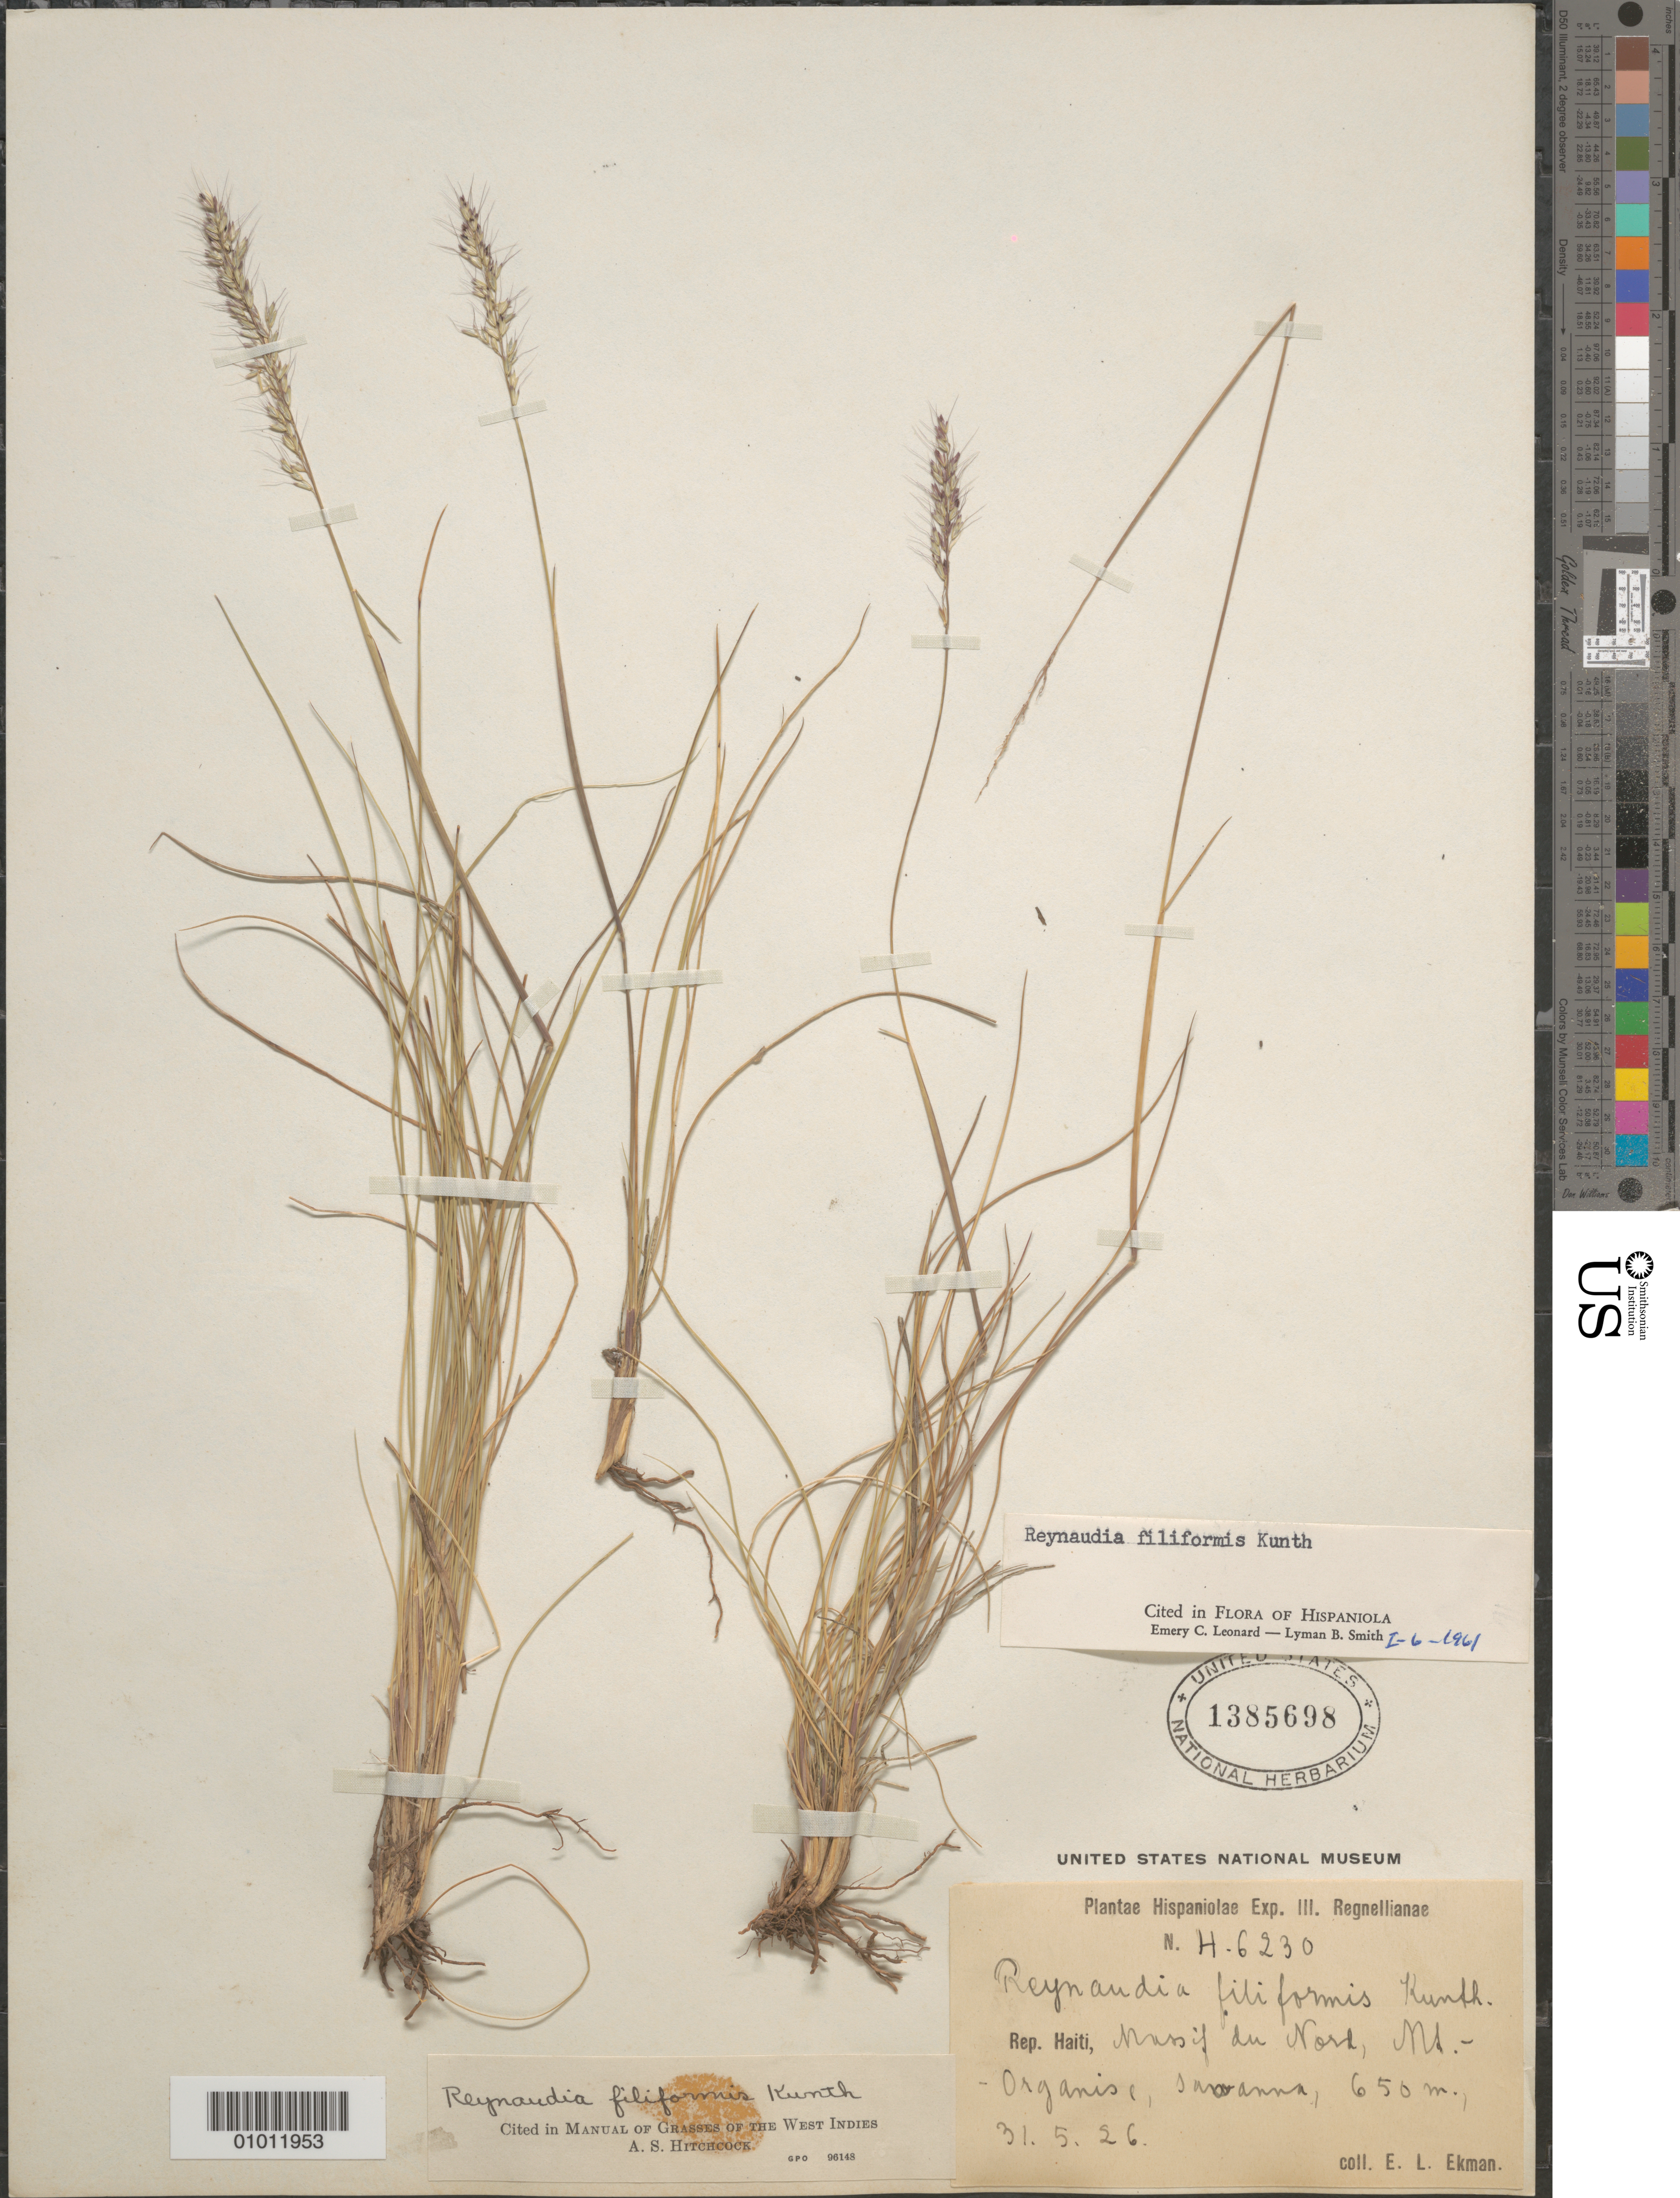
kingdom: Plantae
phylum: Tracheophyta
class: Liliopsida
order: Poales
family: Poaceae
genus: Reynaudia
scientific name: Reynaudia filiformis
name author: (Spreng. ex Schult.) Kunth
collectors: E. L. Ekman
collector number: H 6230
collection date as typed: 31 May 1926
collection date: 1926-05-31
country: Haiti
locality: Masif. [sp] du Nord, Mt. Organise [sp]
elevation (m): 650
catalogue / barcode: US 1385698